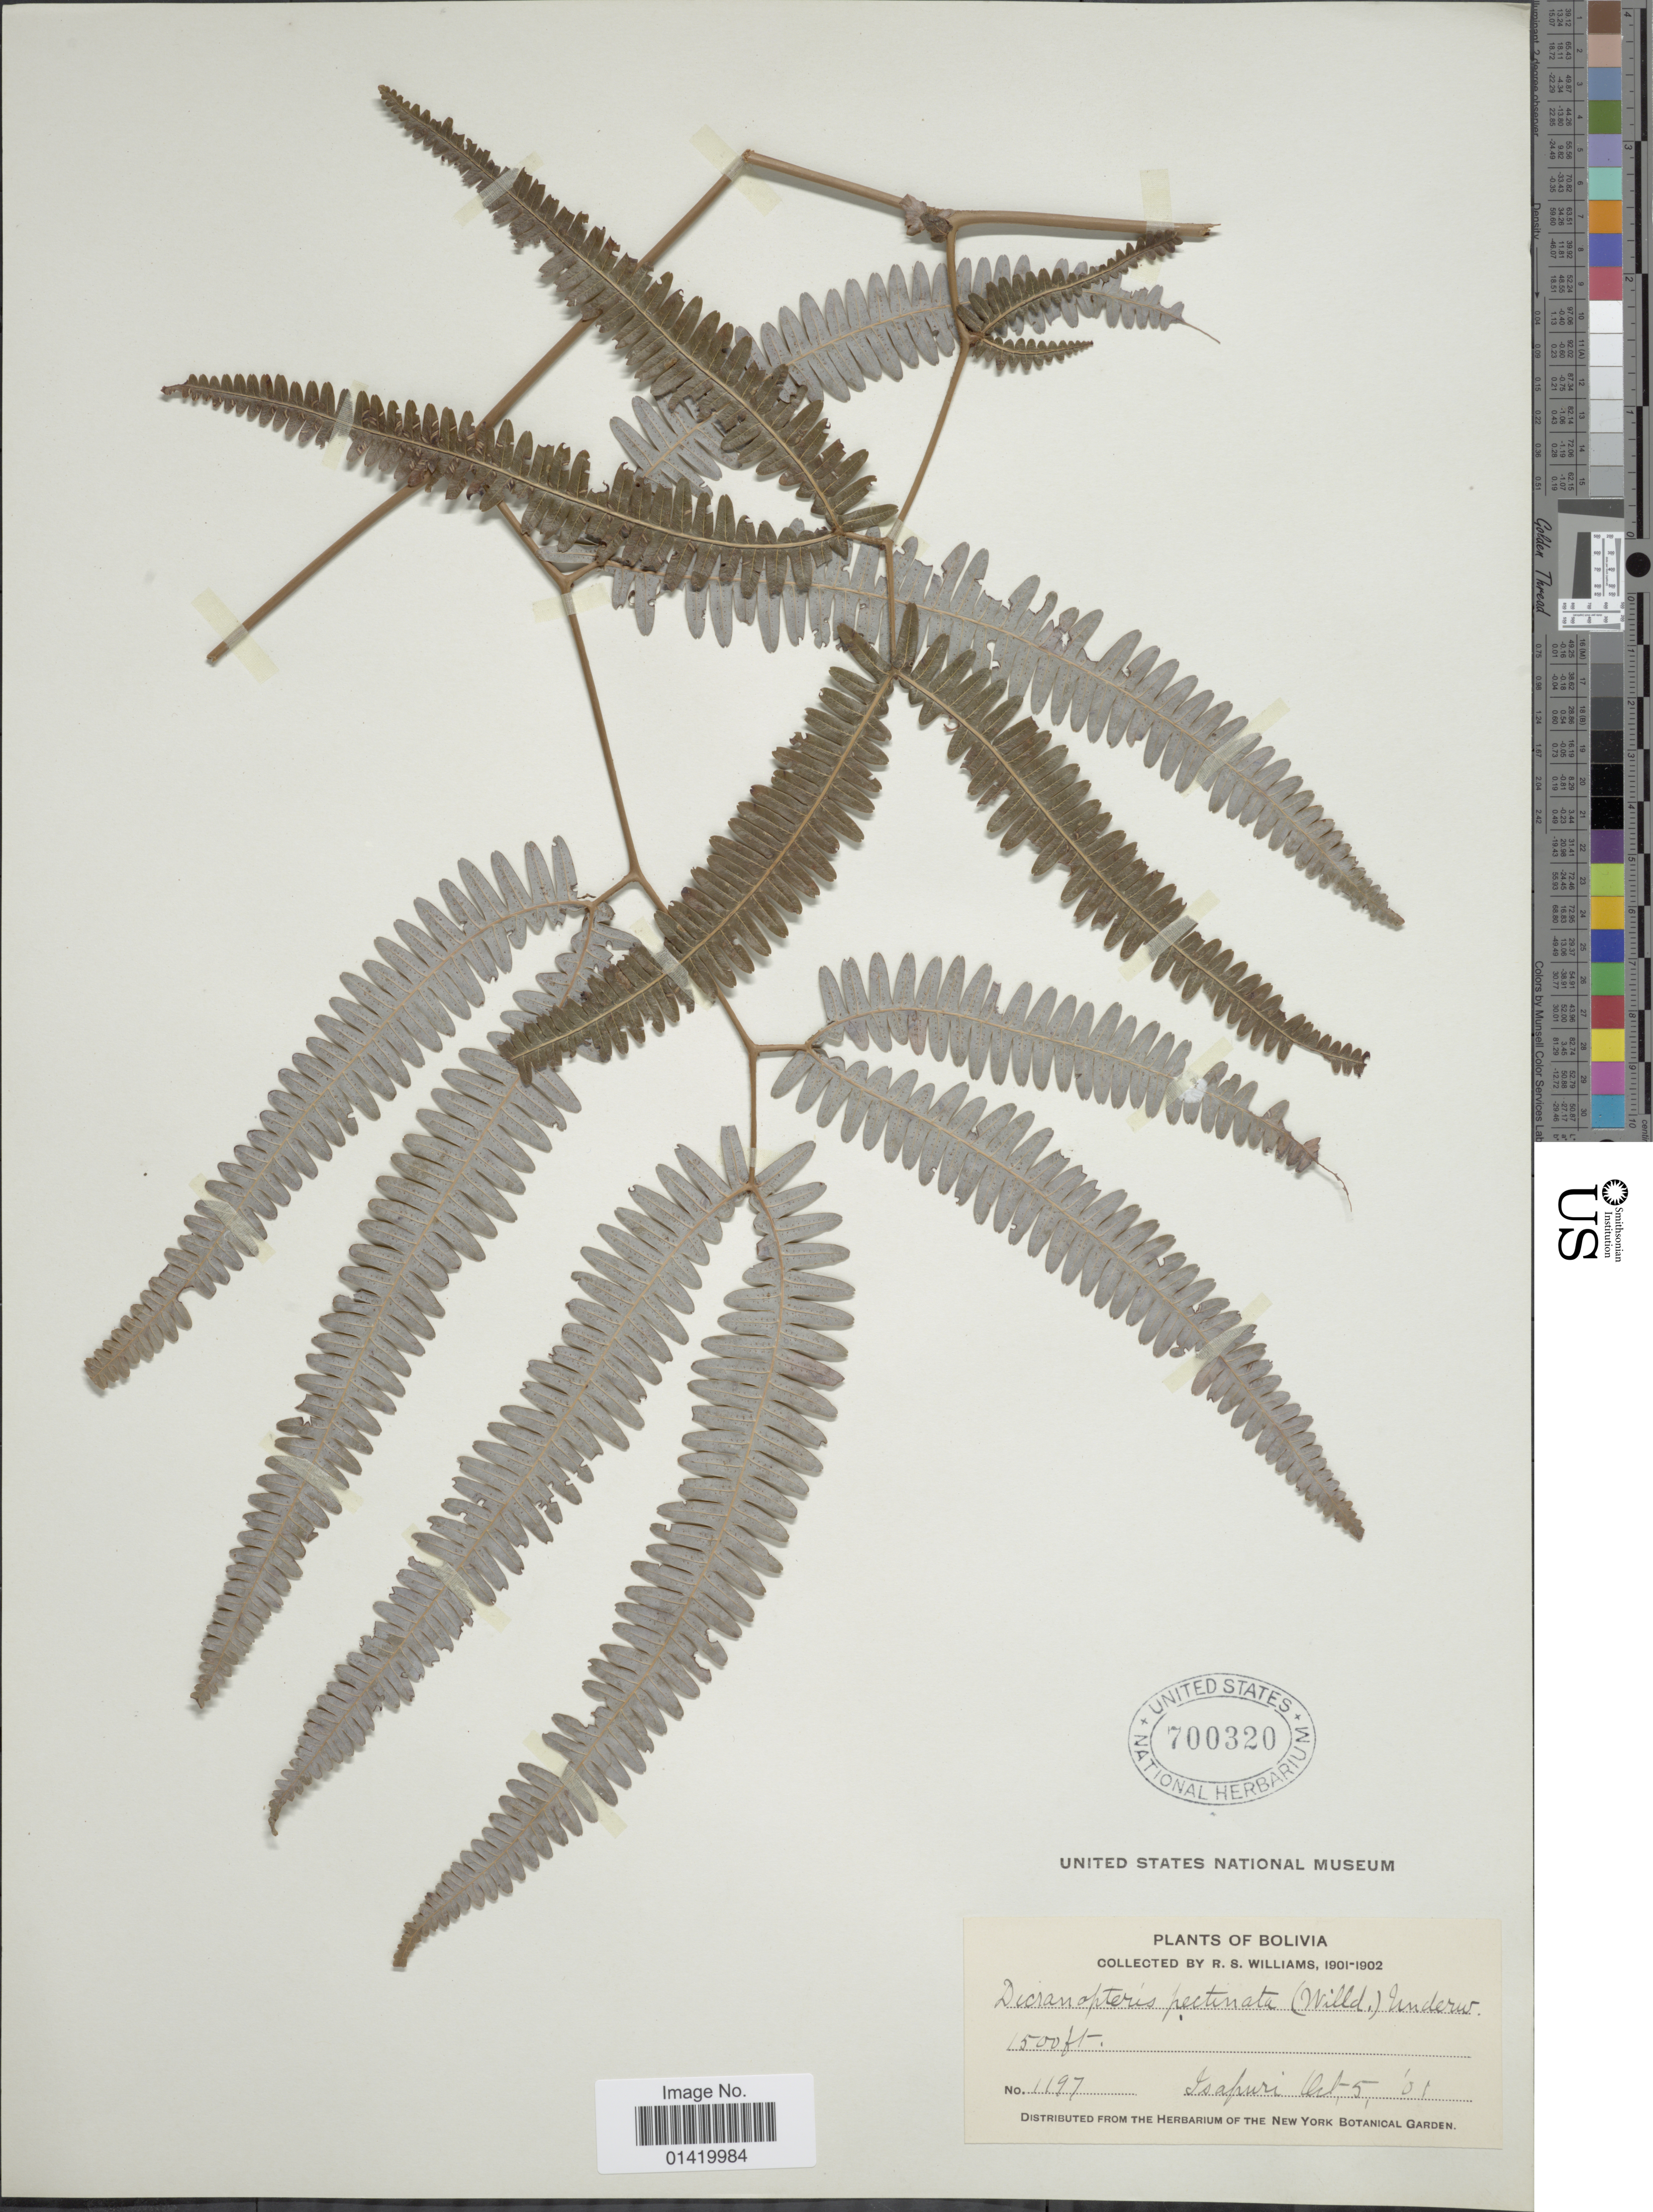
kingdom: Plantae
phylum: Tracheophyta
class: Polypodiopsida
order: Gleicheniales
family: Gleicheniaceae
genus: Gleichenella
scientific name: Gleichenella pectinata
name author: (Willd.) Ching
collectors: R. S. Williams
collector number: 1197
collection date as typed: Oct. 5, '01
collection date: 1901-10-05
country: Bolivia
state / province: La Páz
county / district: Larecaja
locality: Isupuri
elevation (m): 457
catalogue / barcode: US 700320